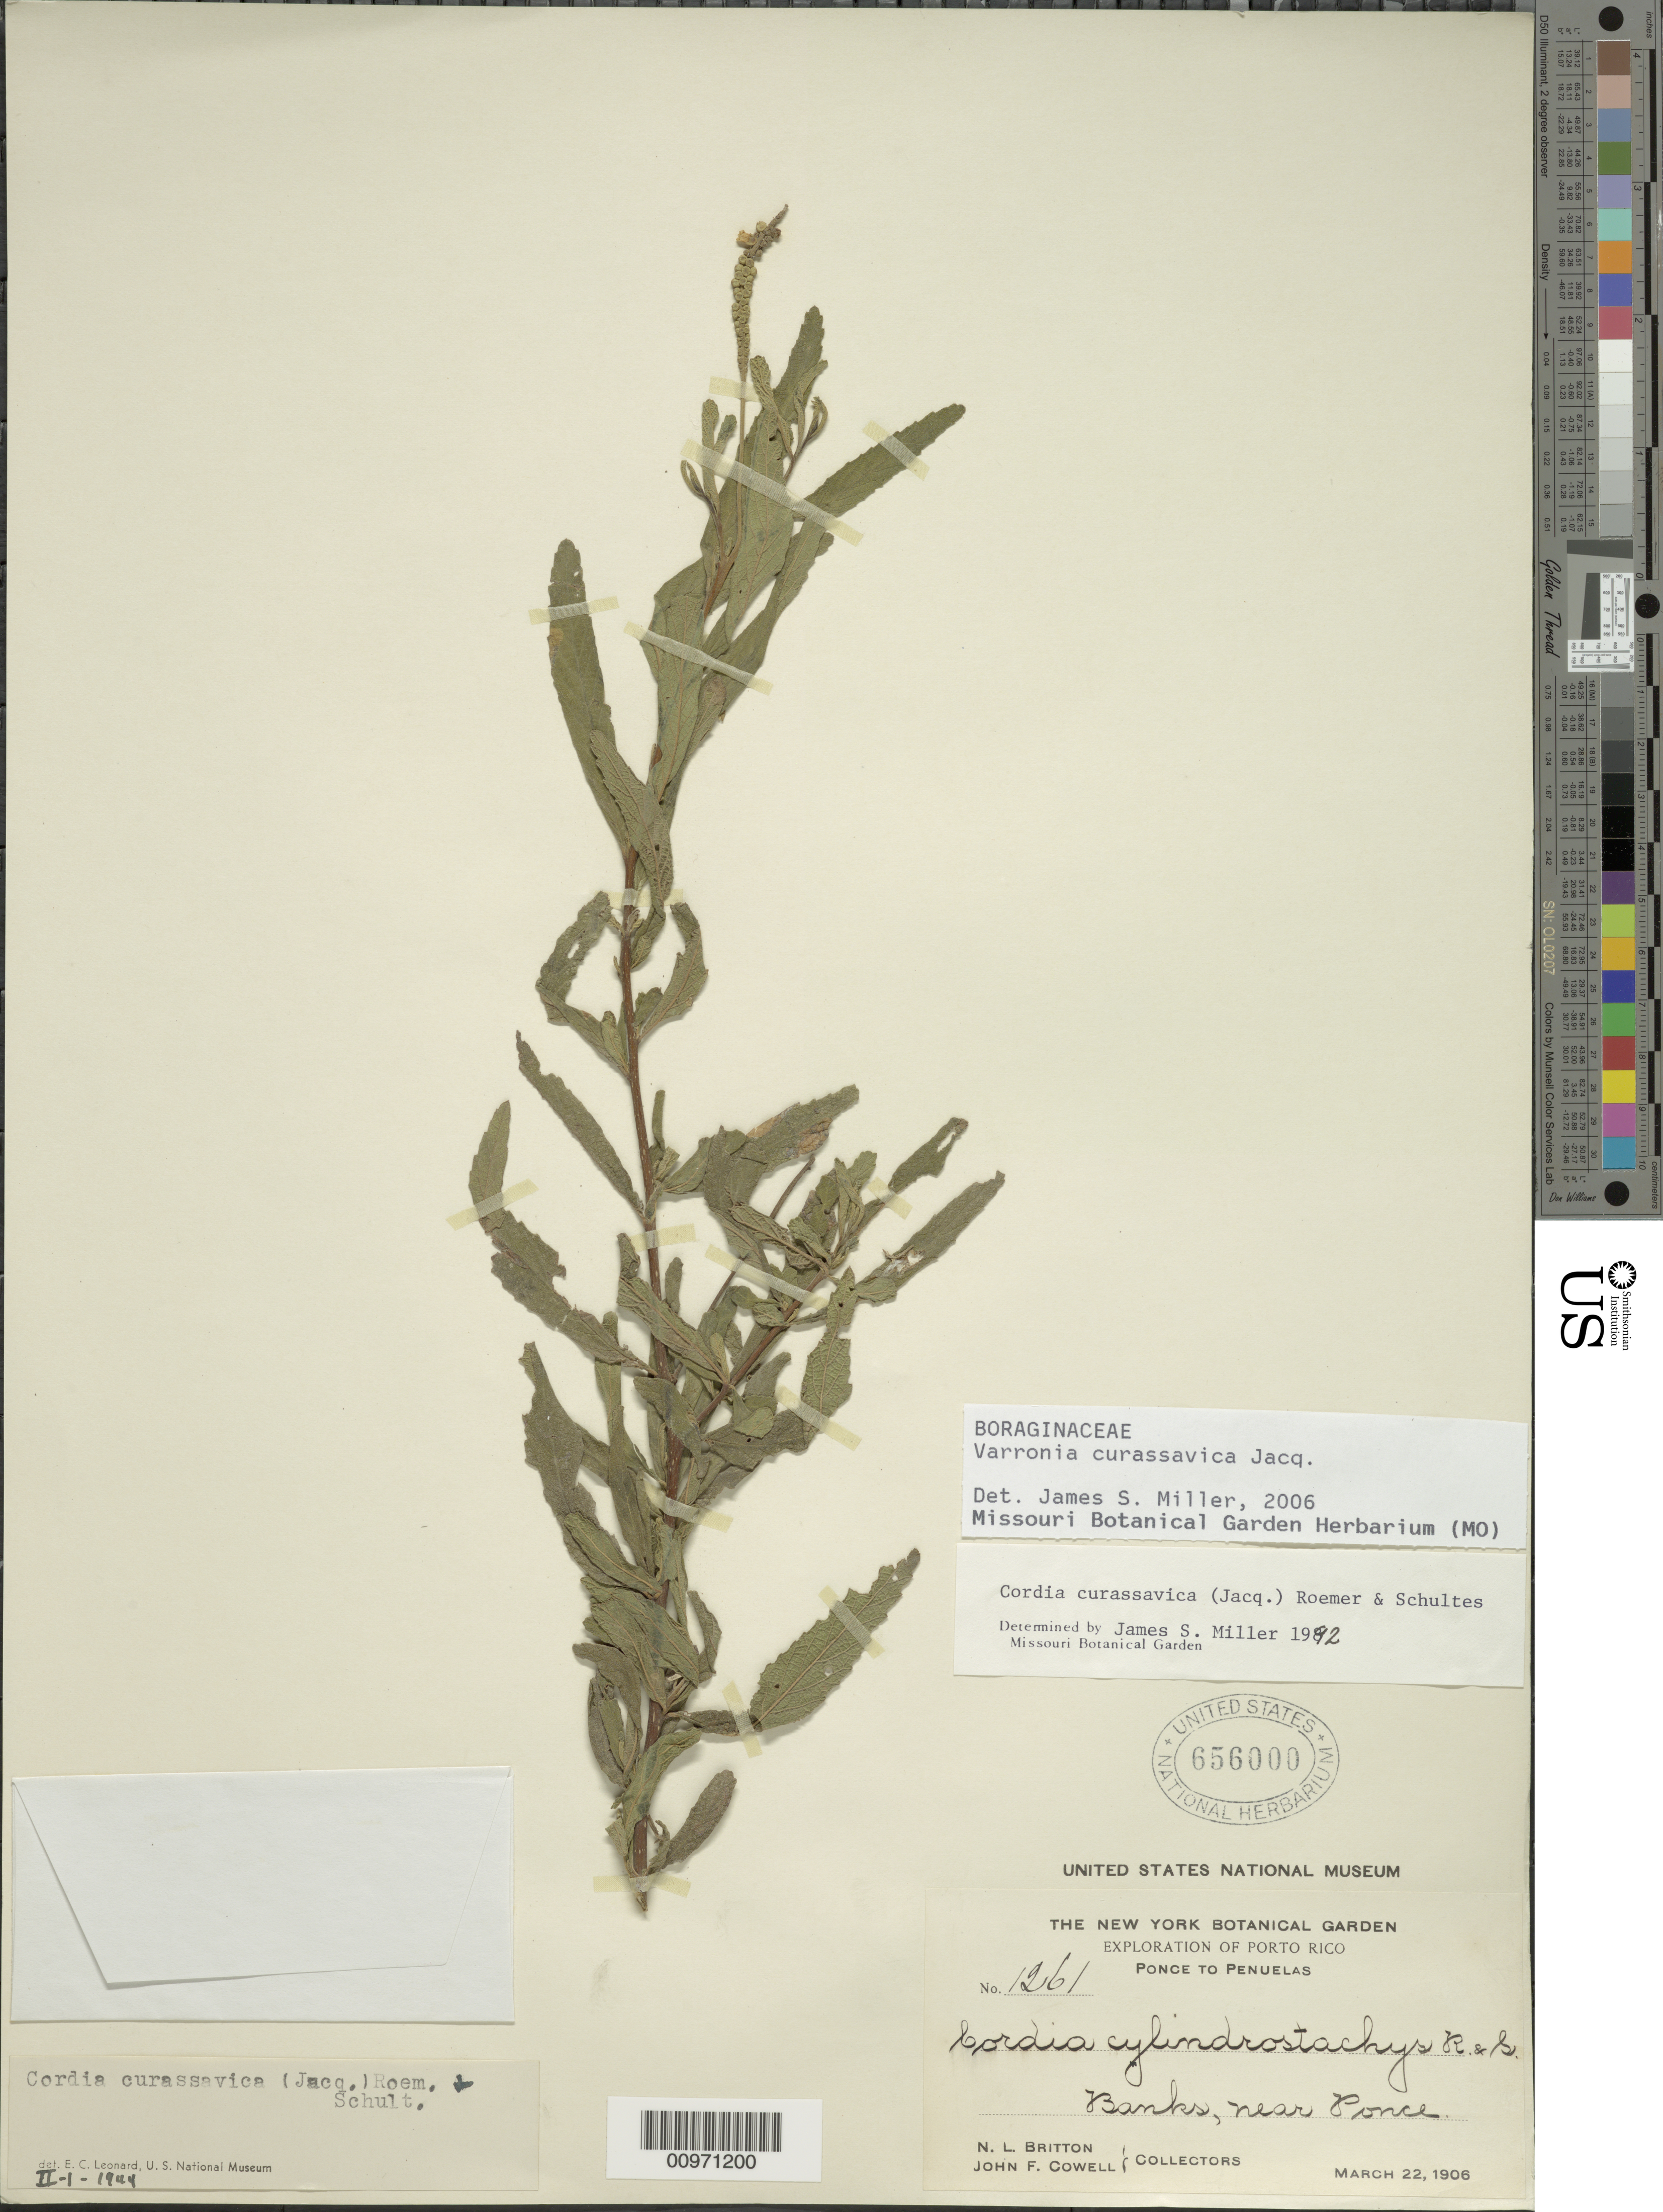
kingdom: Plantae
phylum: Tracheophyta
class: Magnoliopsida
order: Boraginales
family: Cordiaceae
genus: Varronia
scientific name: Varronia curassavica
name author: Jacq.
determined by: Miller, James S., (MO), Missouri Botanical Garden (UNITED STATES)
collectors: N. Britton & J. F. Cowell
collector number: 1261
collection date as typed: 22 Mar 1906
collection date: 1906-03-22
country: Puerto Rico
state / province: Ponce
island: Puerto Rico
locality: Ponce to Penuelas, near Ponce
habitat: Banks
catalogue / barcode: US 656000